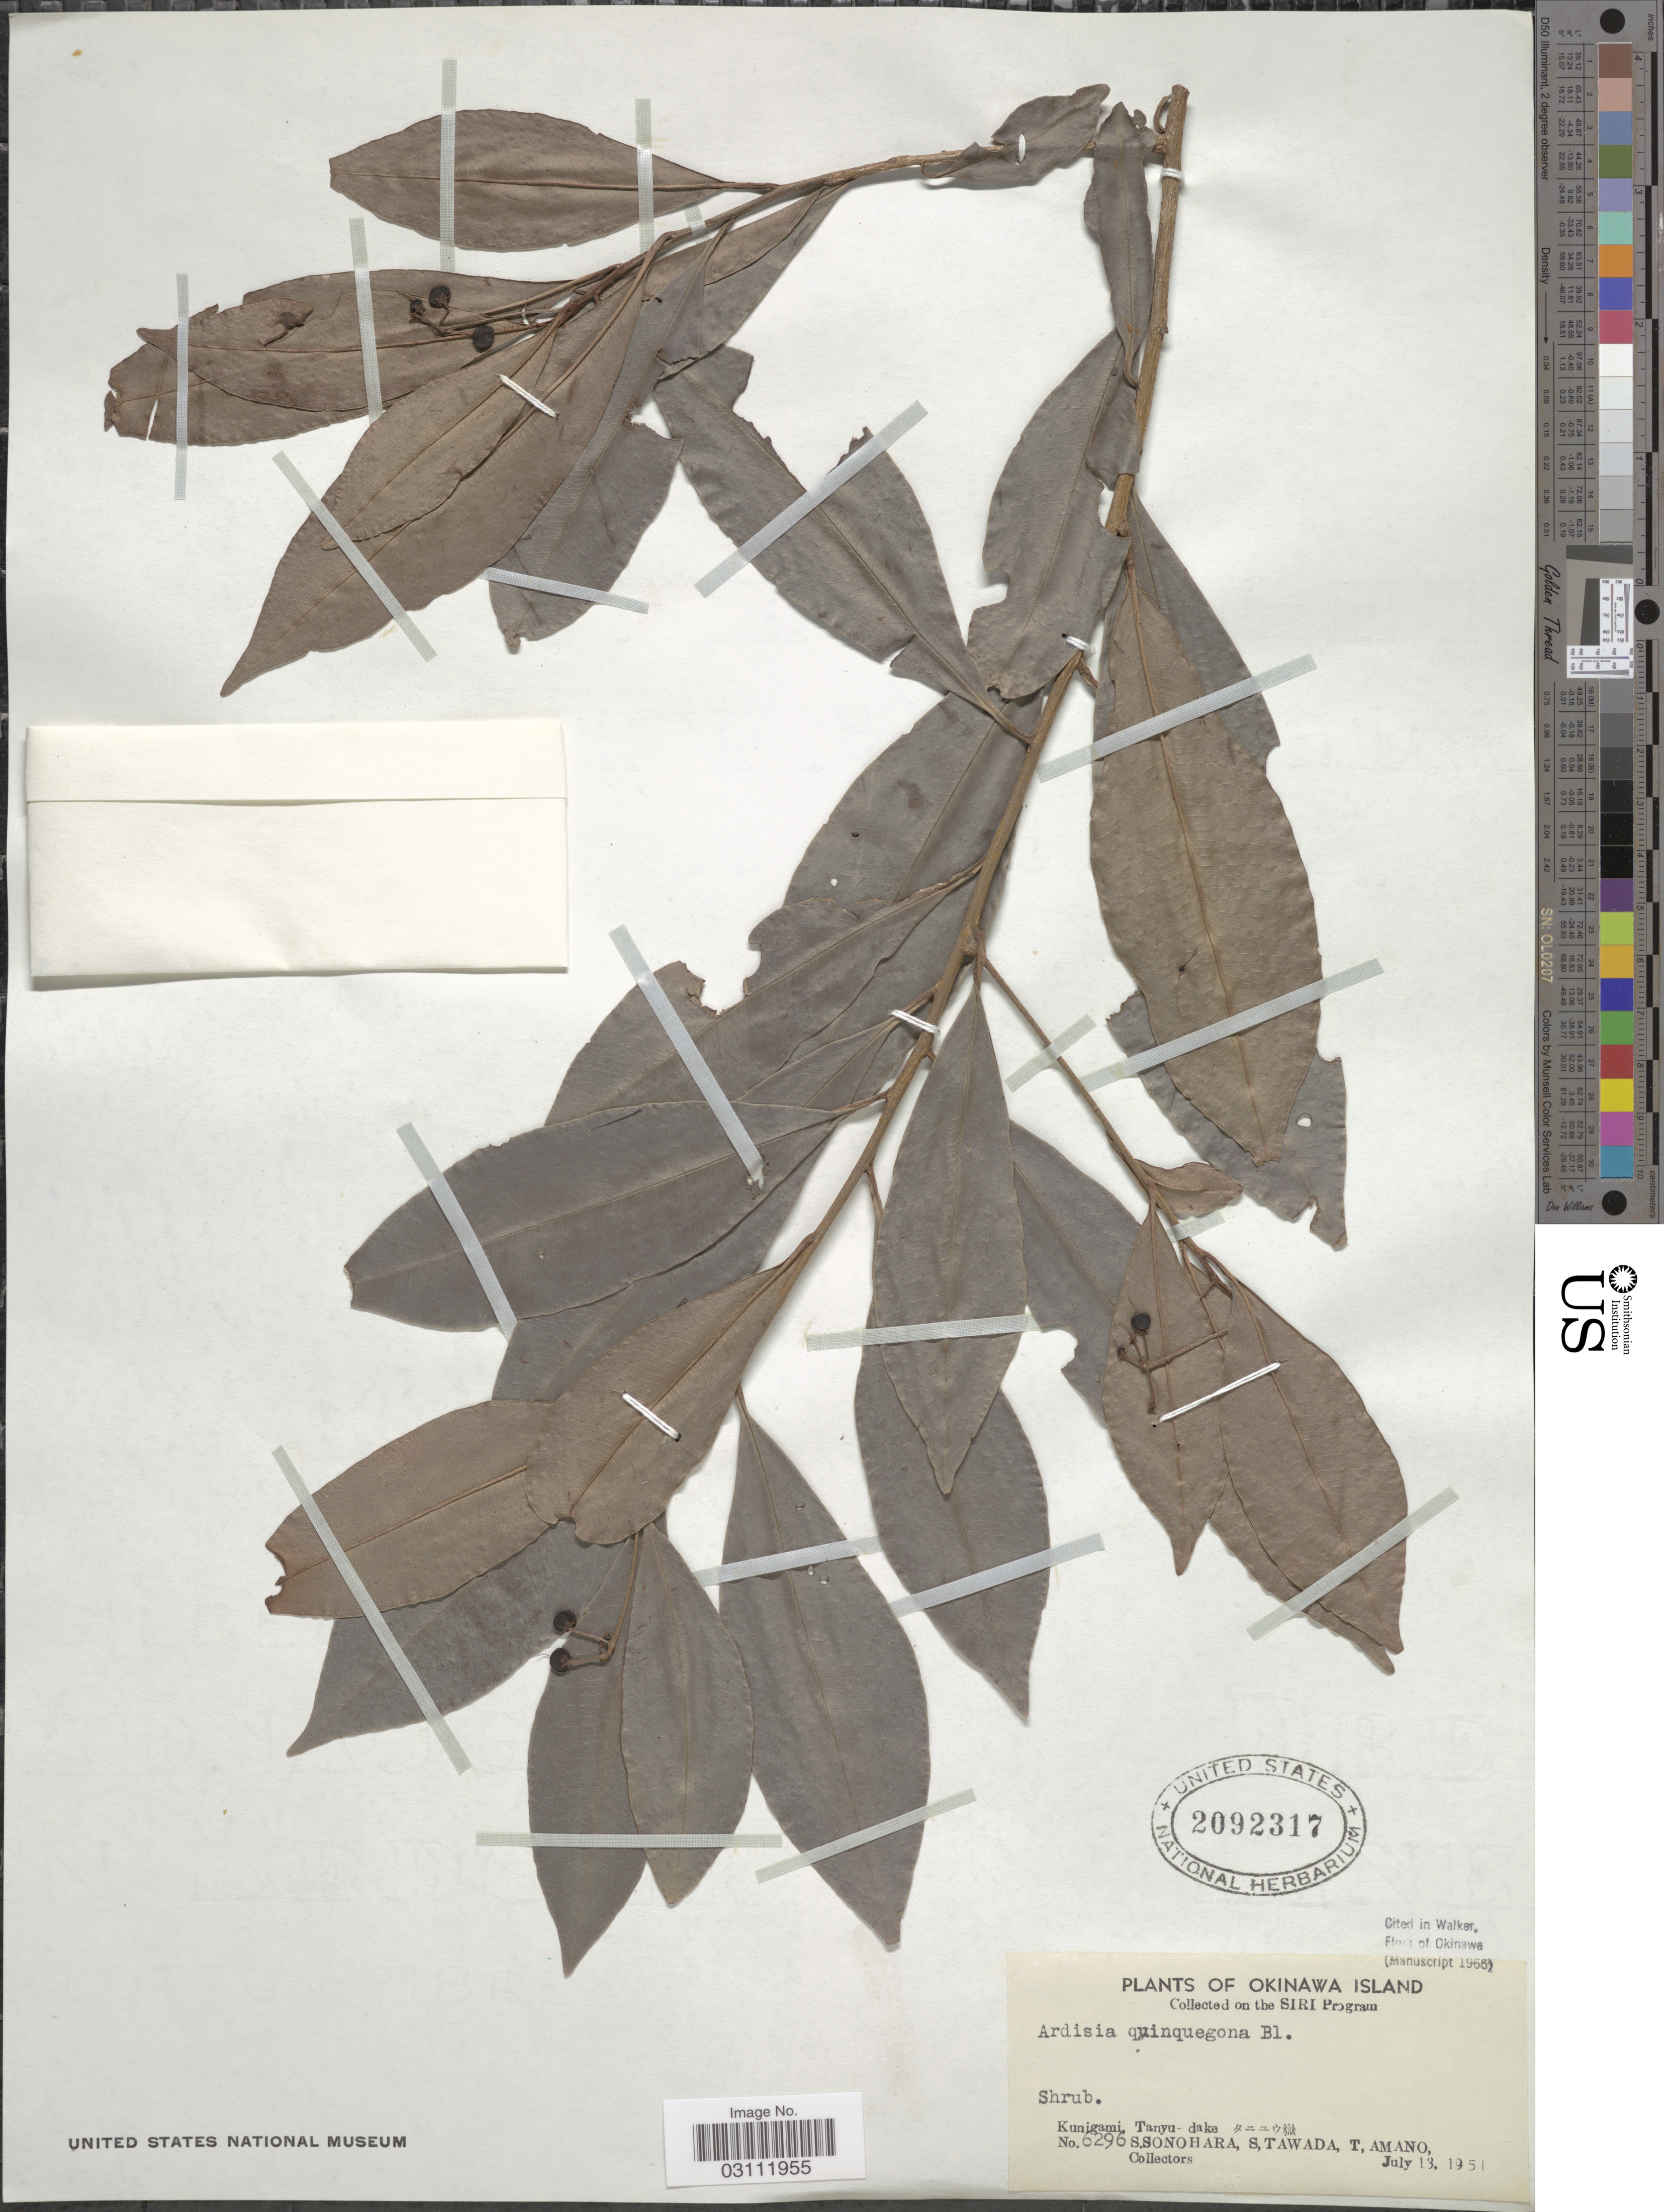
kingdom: Plantae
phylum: Tracheophyta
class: Magnoliopsida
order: Ericales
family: Primulaceae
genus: Ardisia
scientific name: Ardisia quinquegona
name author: Blume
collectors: S. Sonohara, S. Tawada & T. Amano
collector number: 6296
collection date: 1951-07-13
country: Japan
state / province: Okinawa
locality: Kunigama, Tanyu-dake.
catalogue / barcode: US 2092317